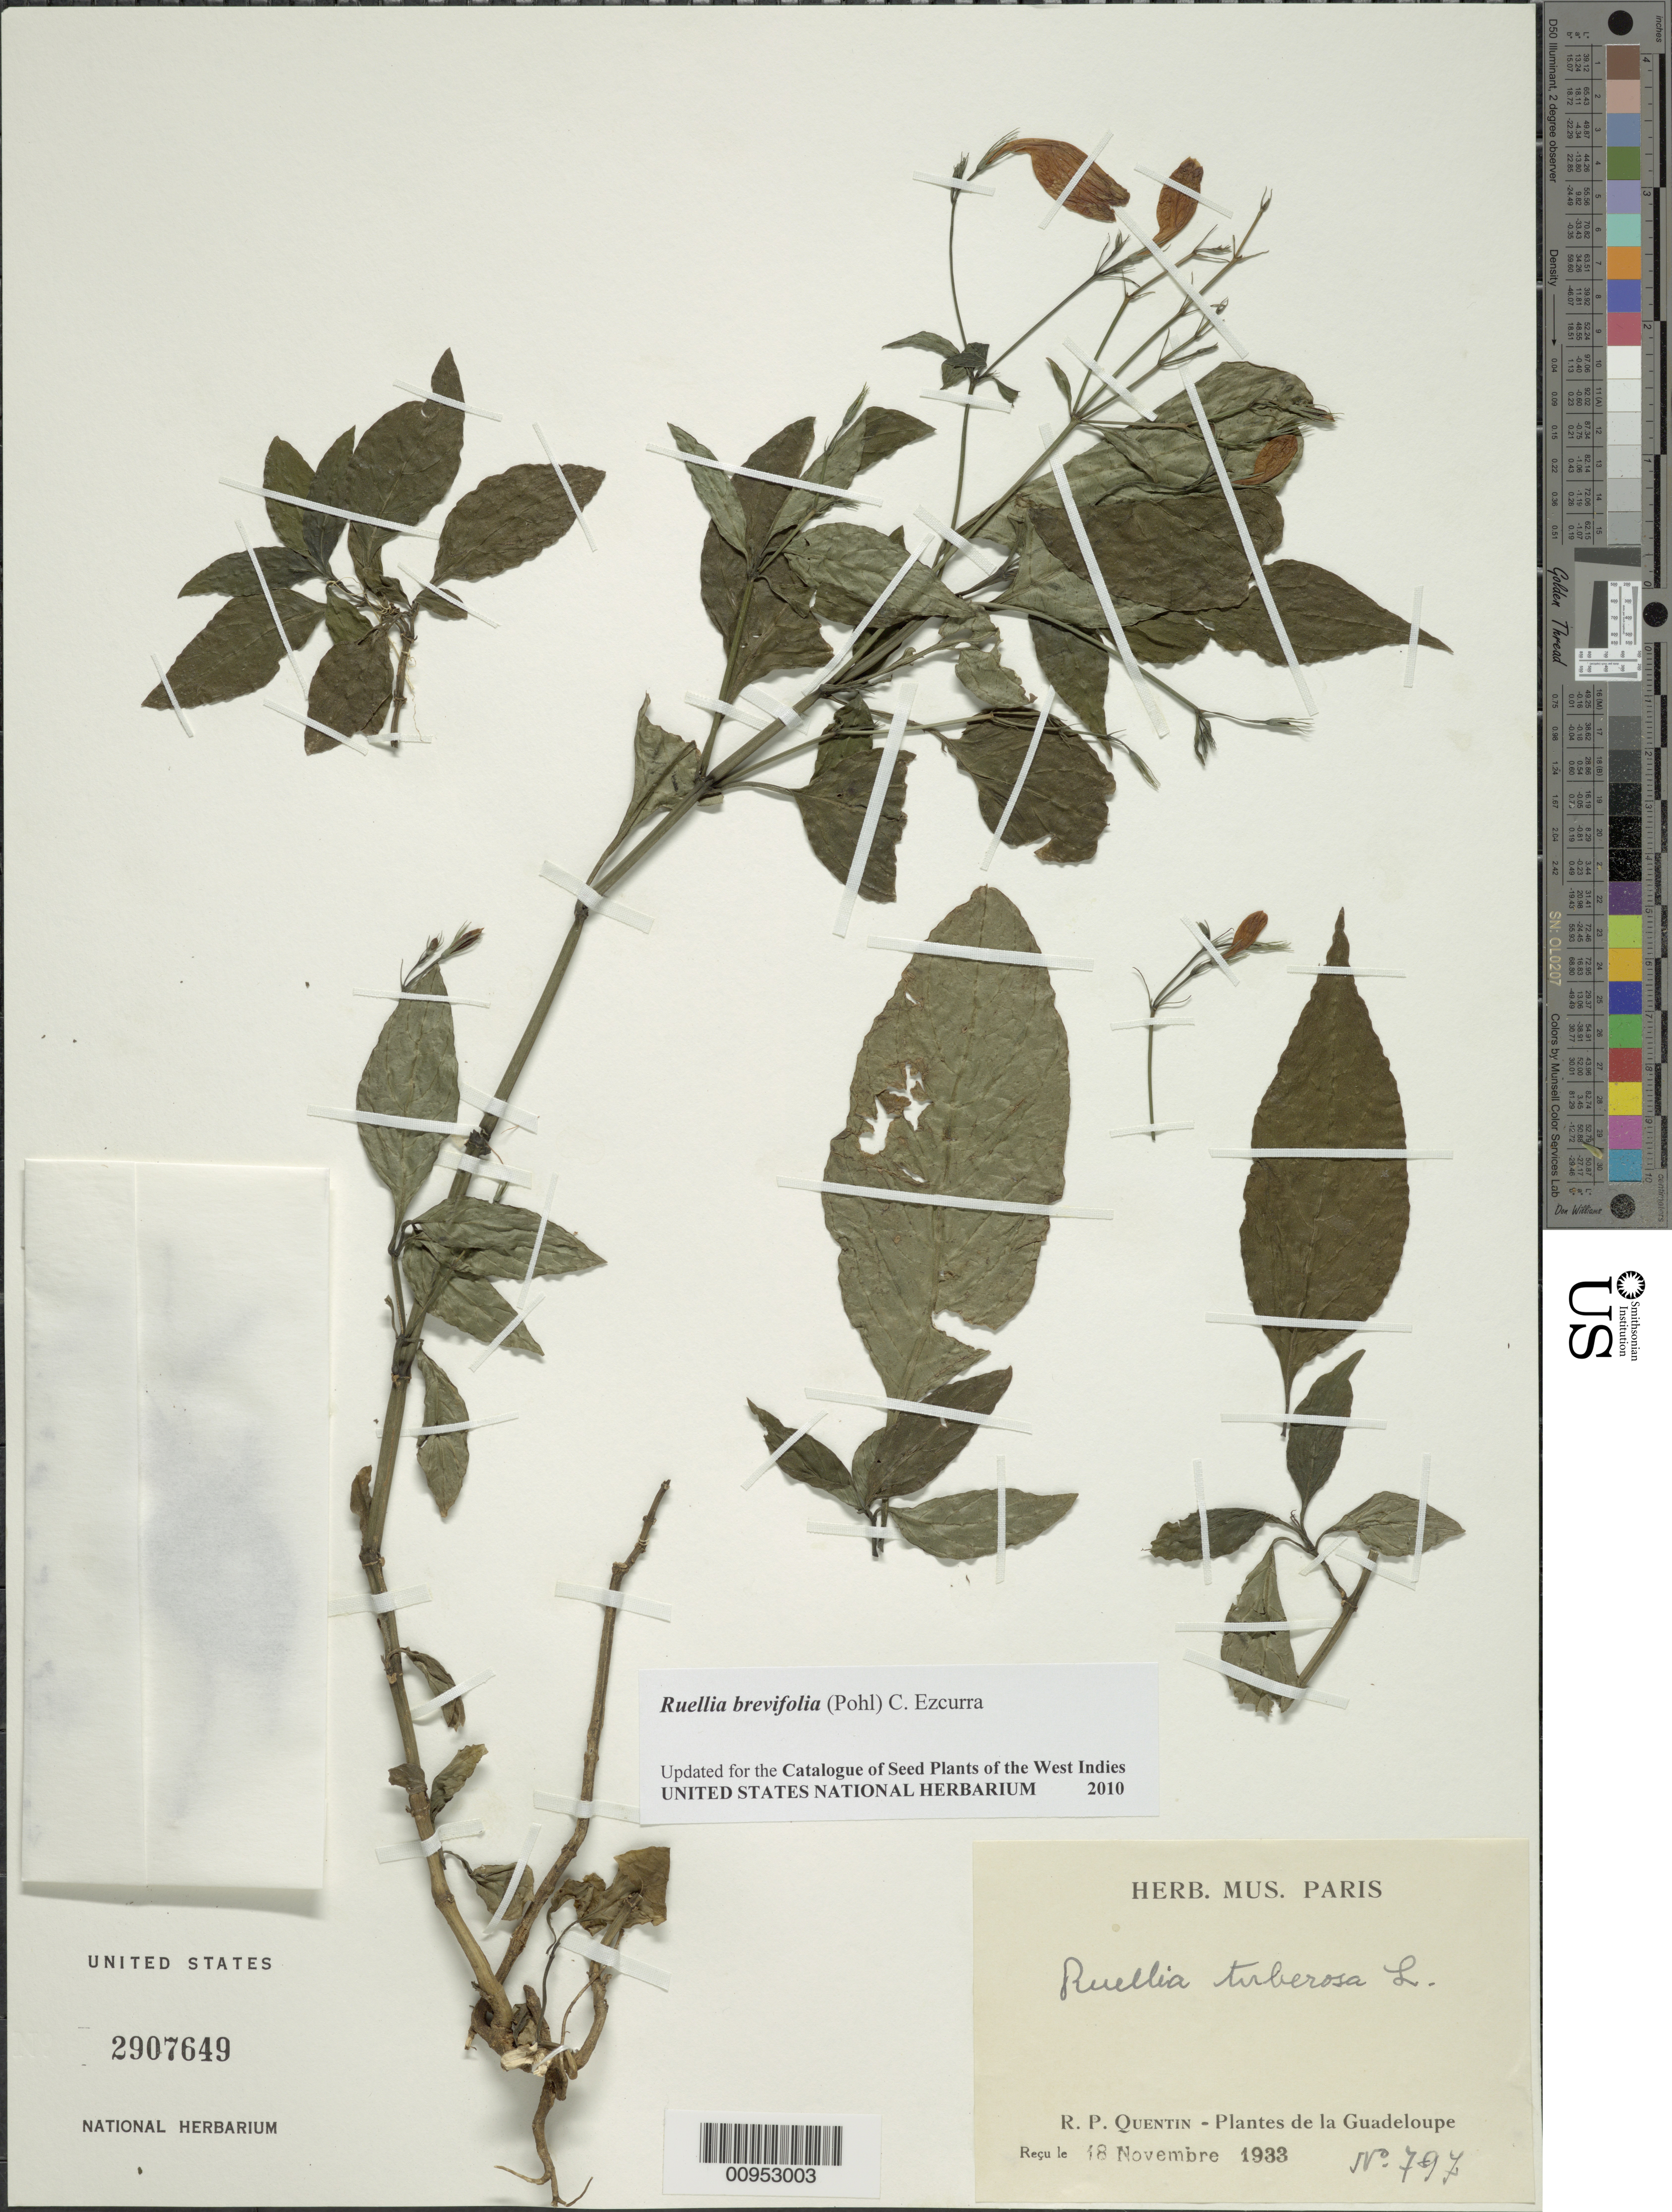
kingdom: Plantae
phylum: Tracheophyta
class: Magnoliopsida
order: Lamiales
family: Acanthaceae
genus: Ruellia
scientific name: Ruellia brevifolia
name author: (Pohl) C. Ezcurra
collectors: R. Quentin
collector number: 797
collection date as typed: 18 Nov 1933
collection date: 1933-11-18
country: Guadeloupe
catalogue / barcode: US 2907649